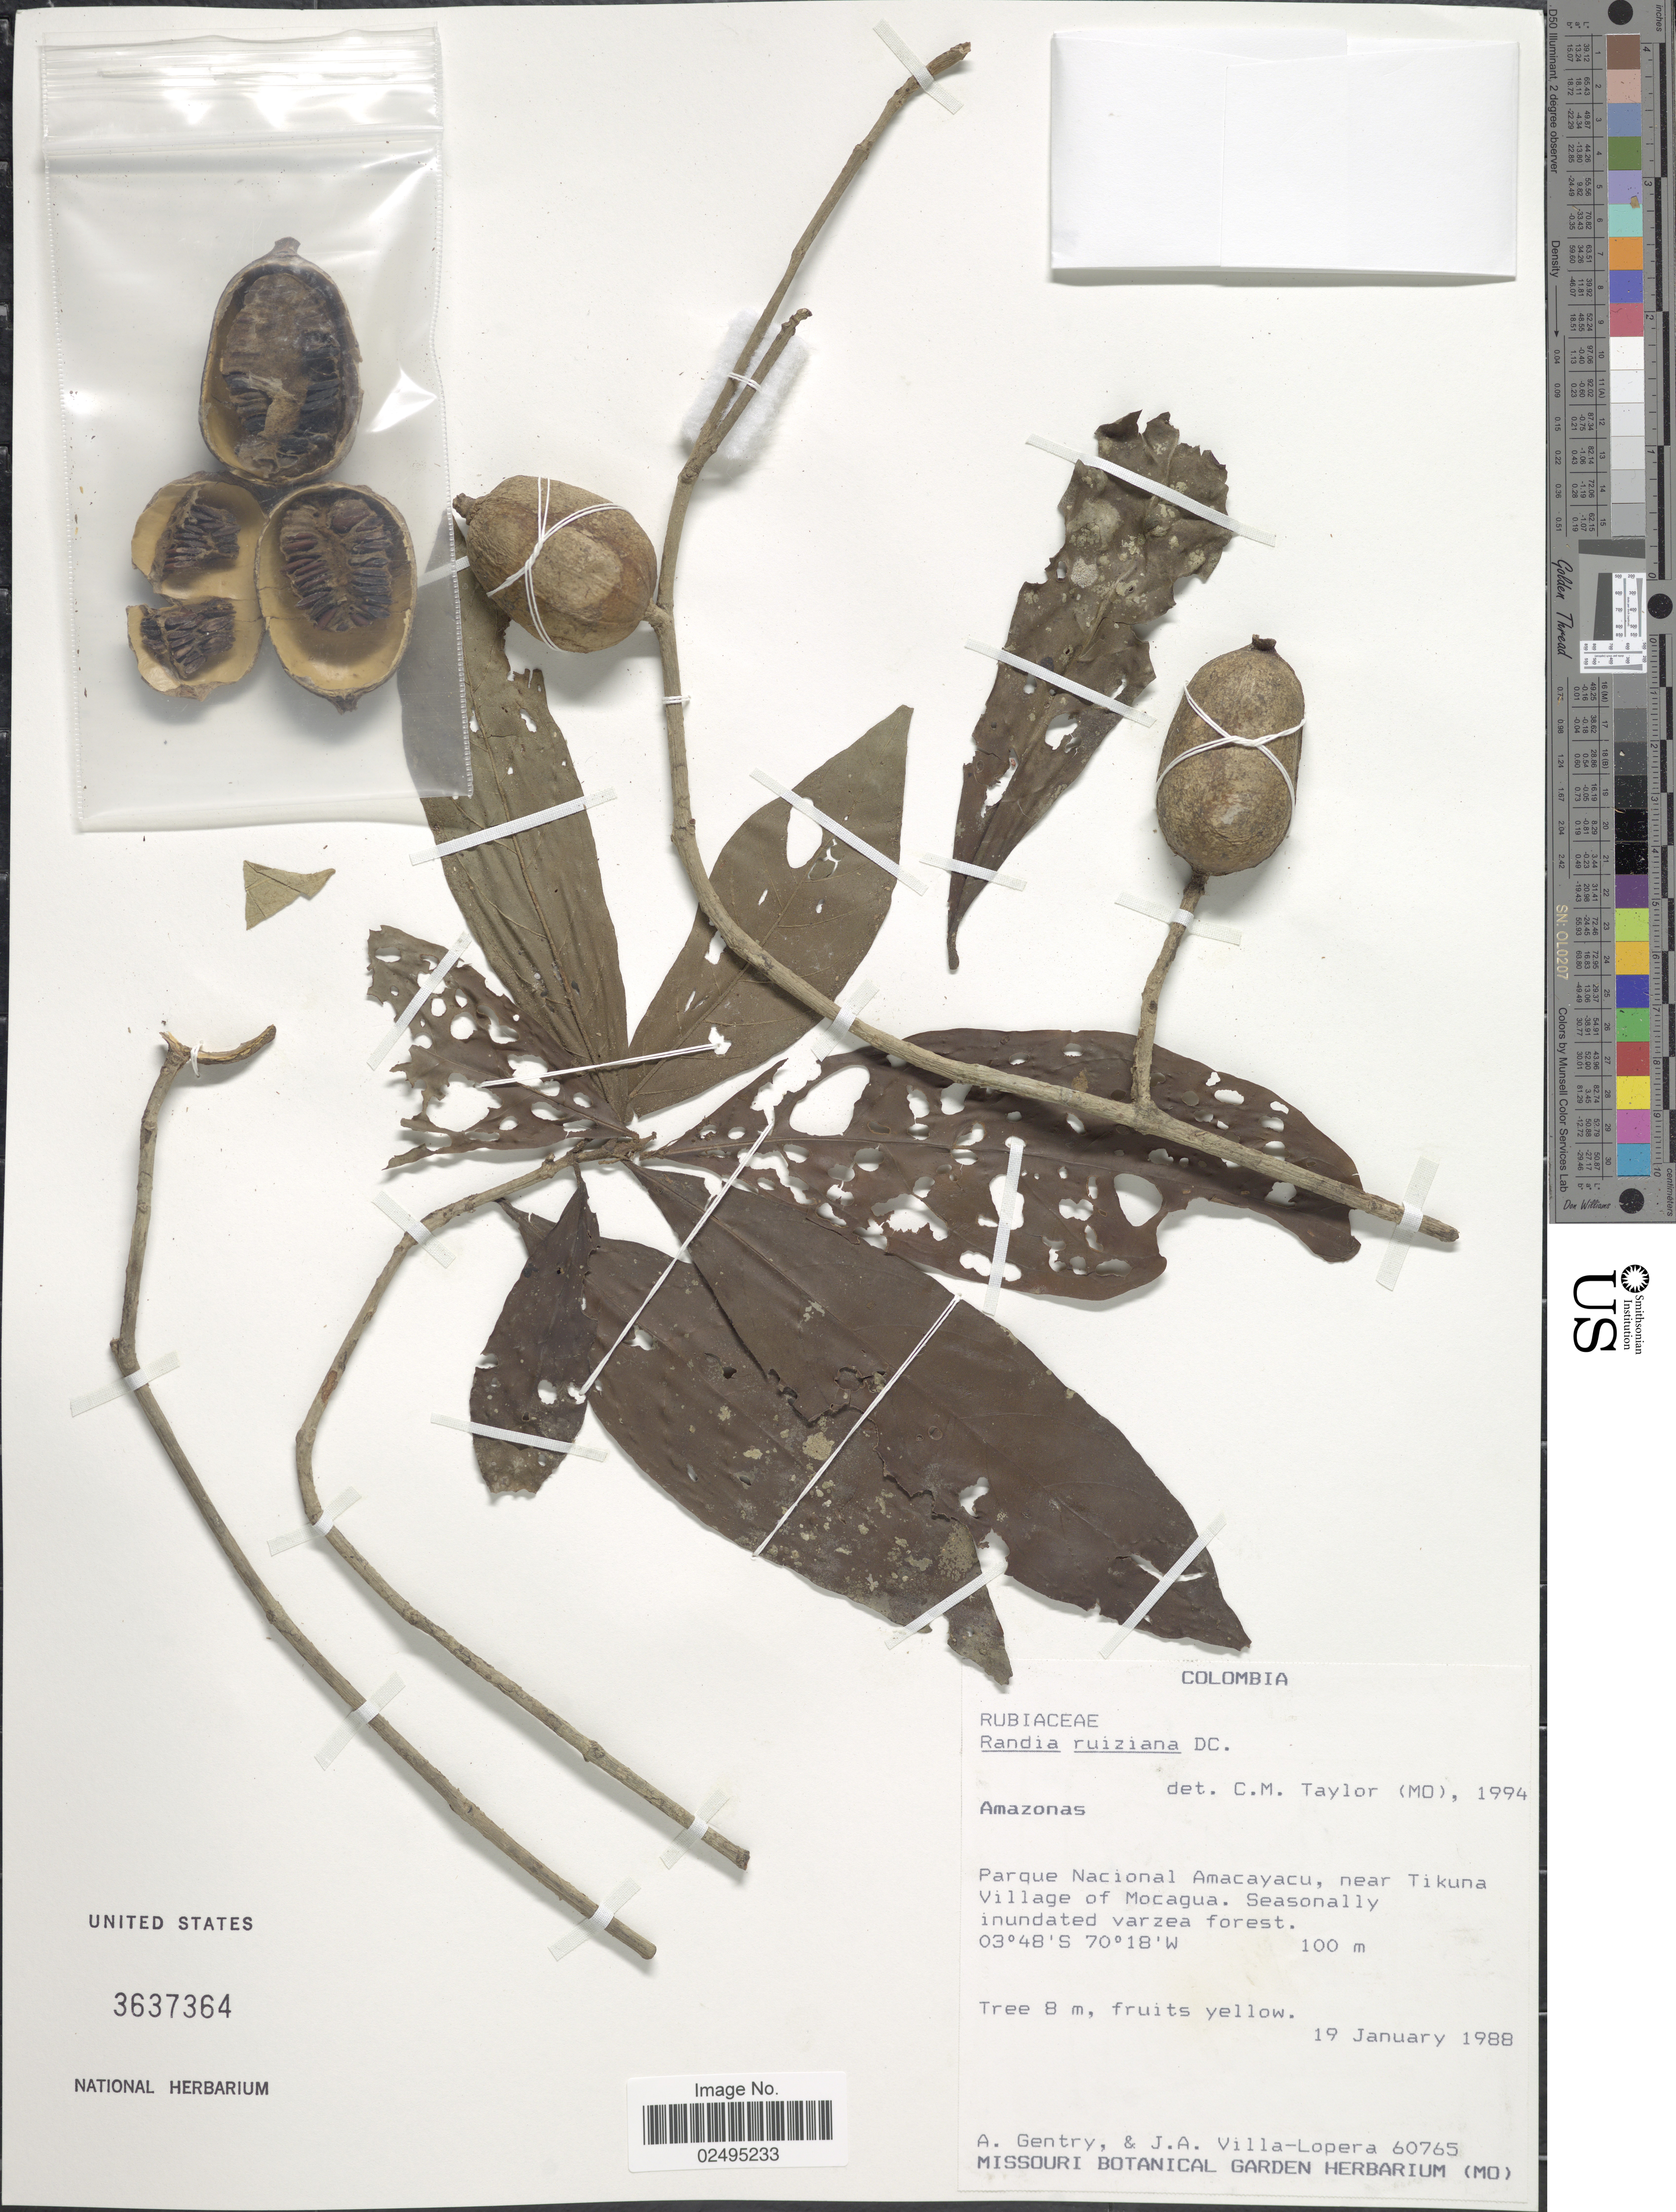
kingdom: Plantae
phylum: Tracheophyta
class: Magnoliopsida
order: Gentianales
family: Rubiaceae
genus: Randia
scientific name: Randia ruiziana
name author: DC.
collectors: A. H. Gentry & J. Villa-Lopera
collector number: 60765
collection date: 1988-01-19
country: Colombia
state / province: Amazônas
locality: Amazonas, Parque Nacional Amacayacu, near Tikuna Village of Mocagua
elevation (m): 100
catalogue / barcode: US 3637364